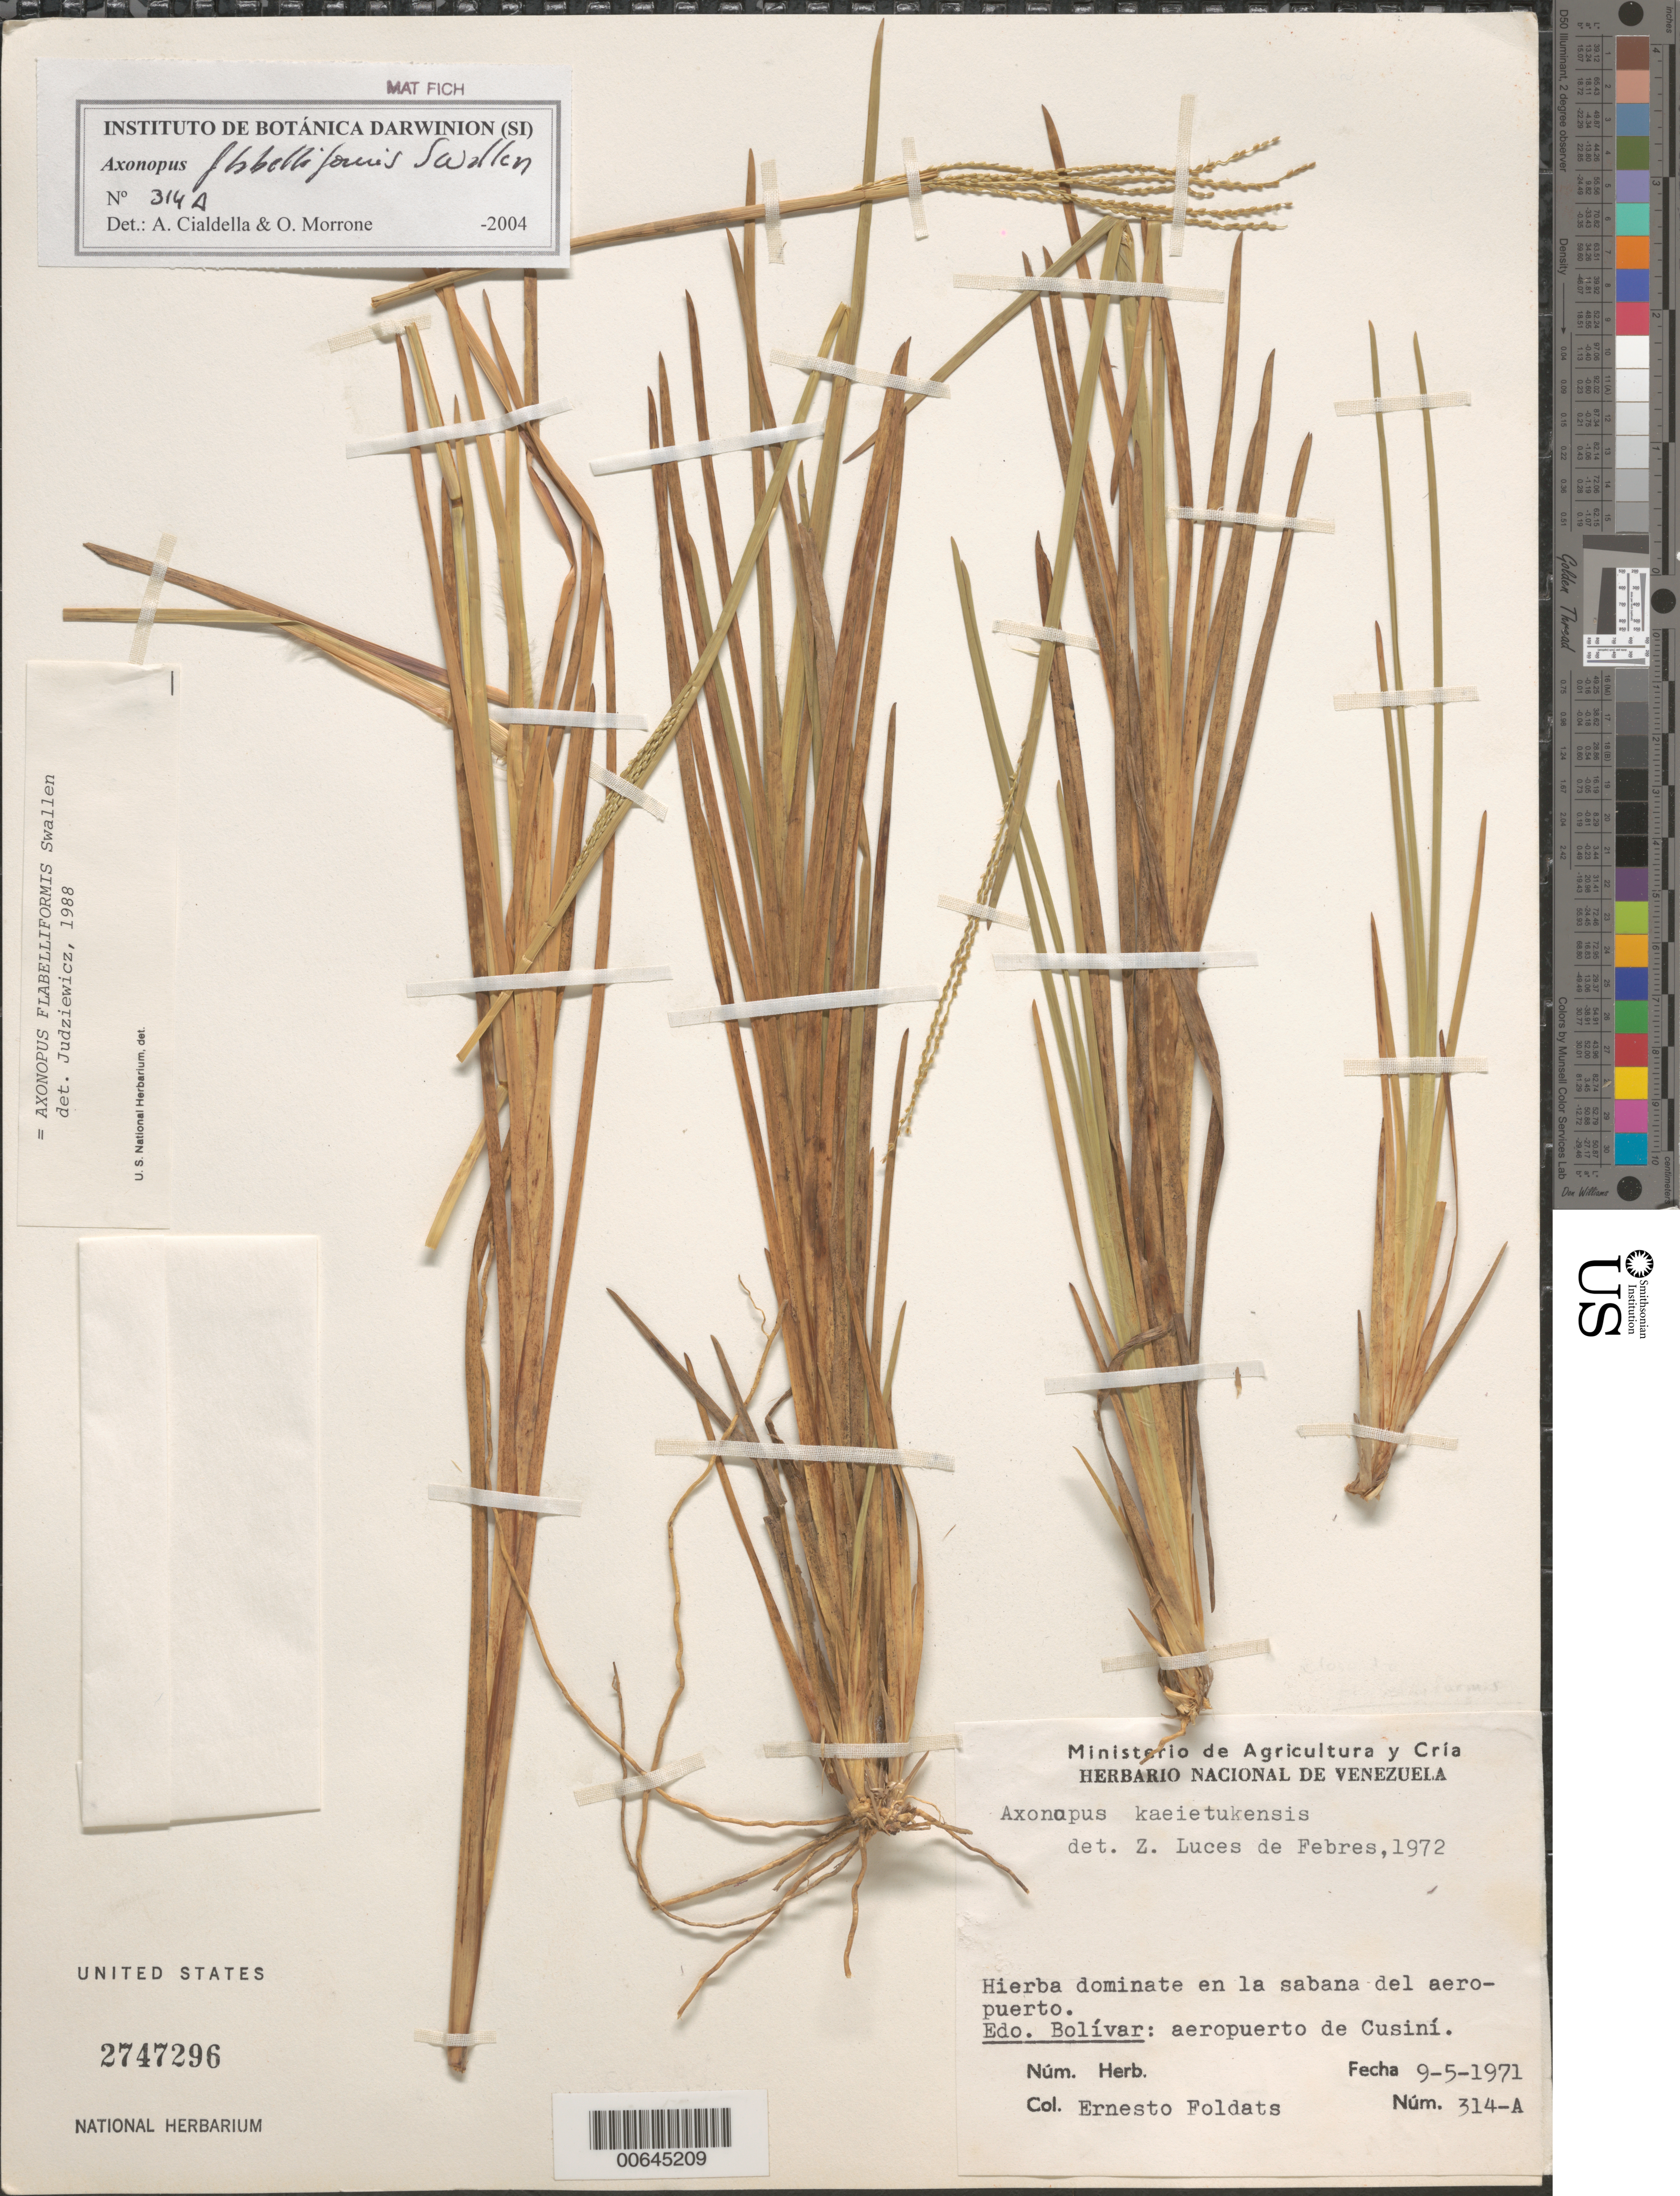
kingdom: Plantae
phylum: Tracheophyta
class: Liliopsida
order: Poales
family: Poaceae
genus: Axonopus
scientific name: Axonopus flabelliformis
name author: Swallen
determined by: Ciadella, A. M.; Morrone, O. N.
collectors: E. Foldats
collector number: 314 A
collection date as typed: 9-May-71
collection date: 1971-05-09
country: Venezuela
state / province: Bolívar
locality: Cusini, aeropuerto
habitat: Sabana del aeropuerto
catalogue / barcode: US 2747296